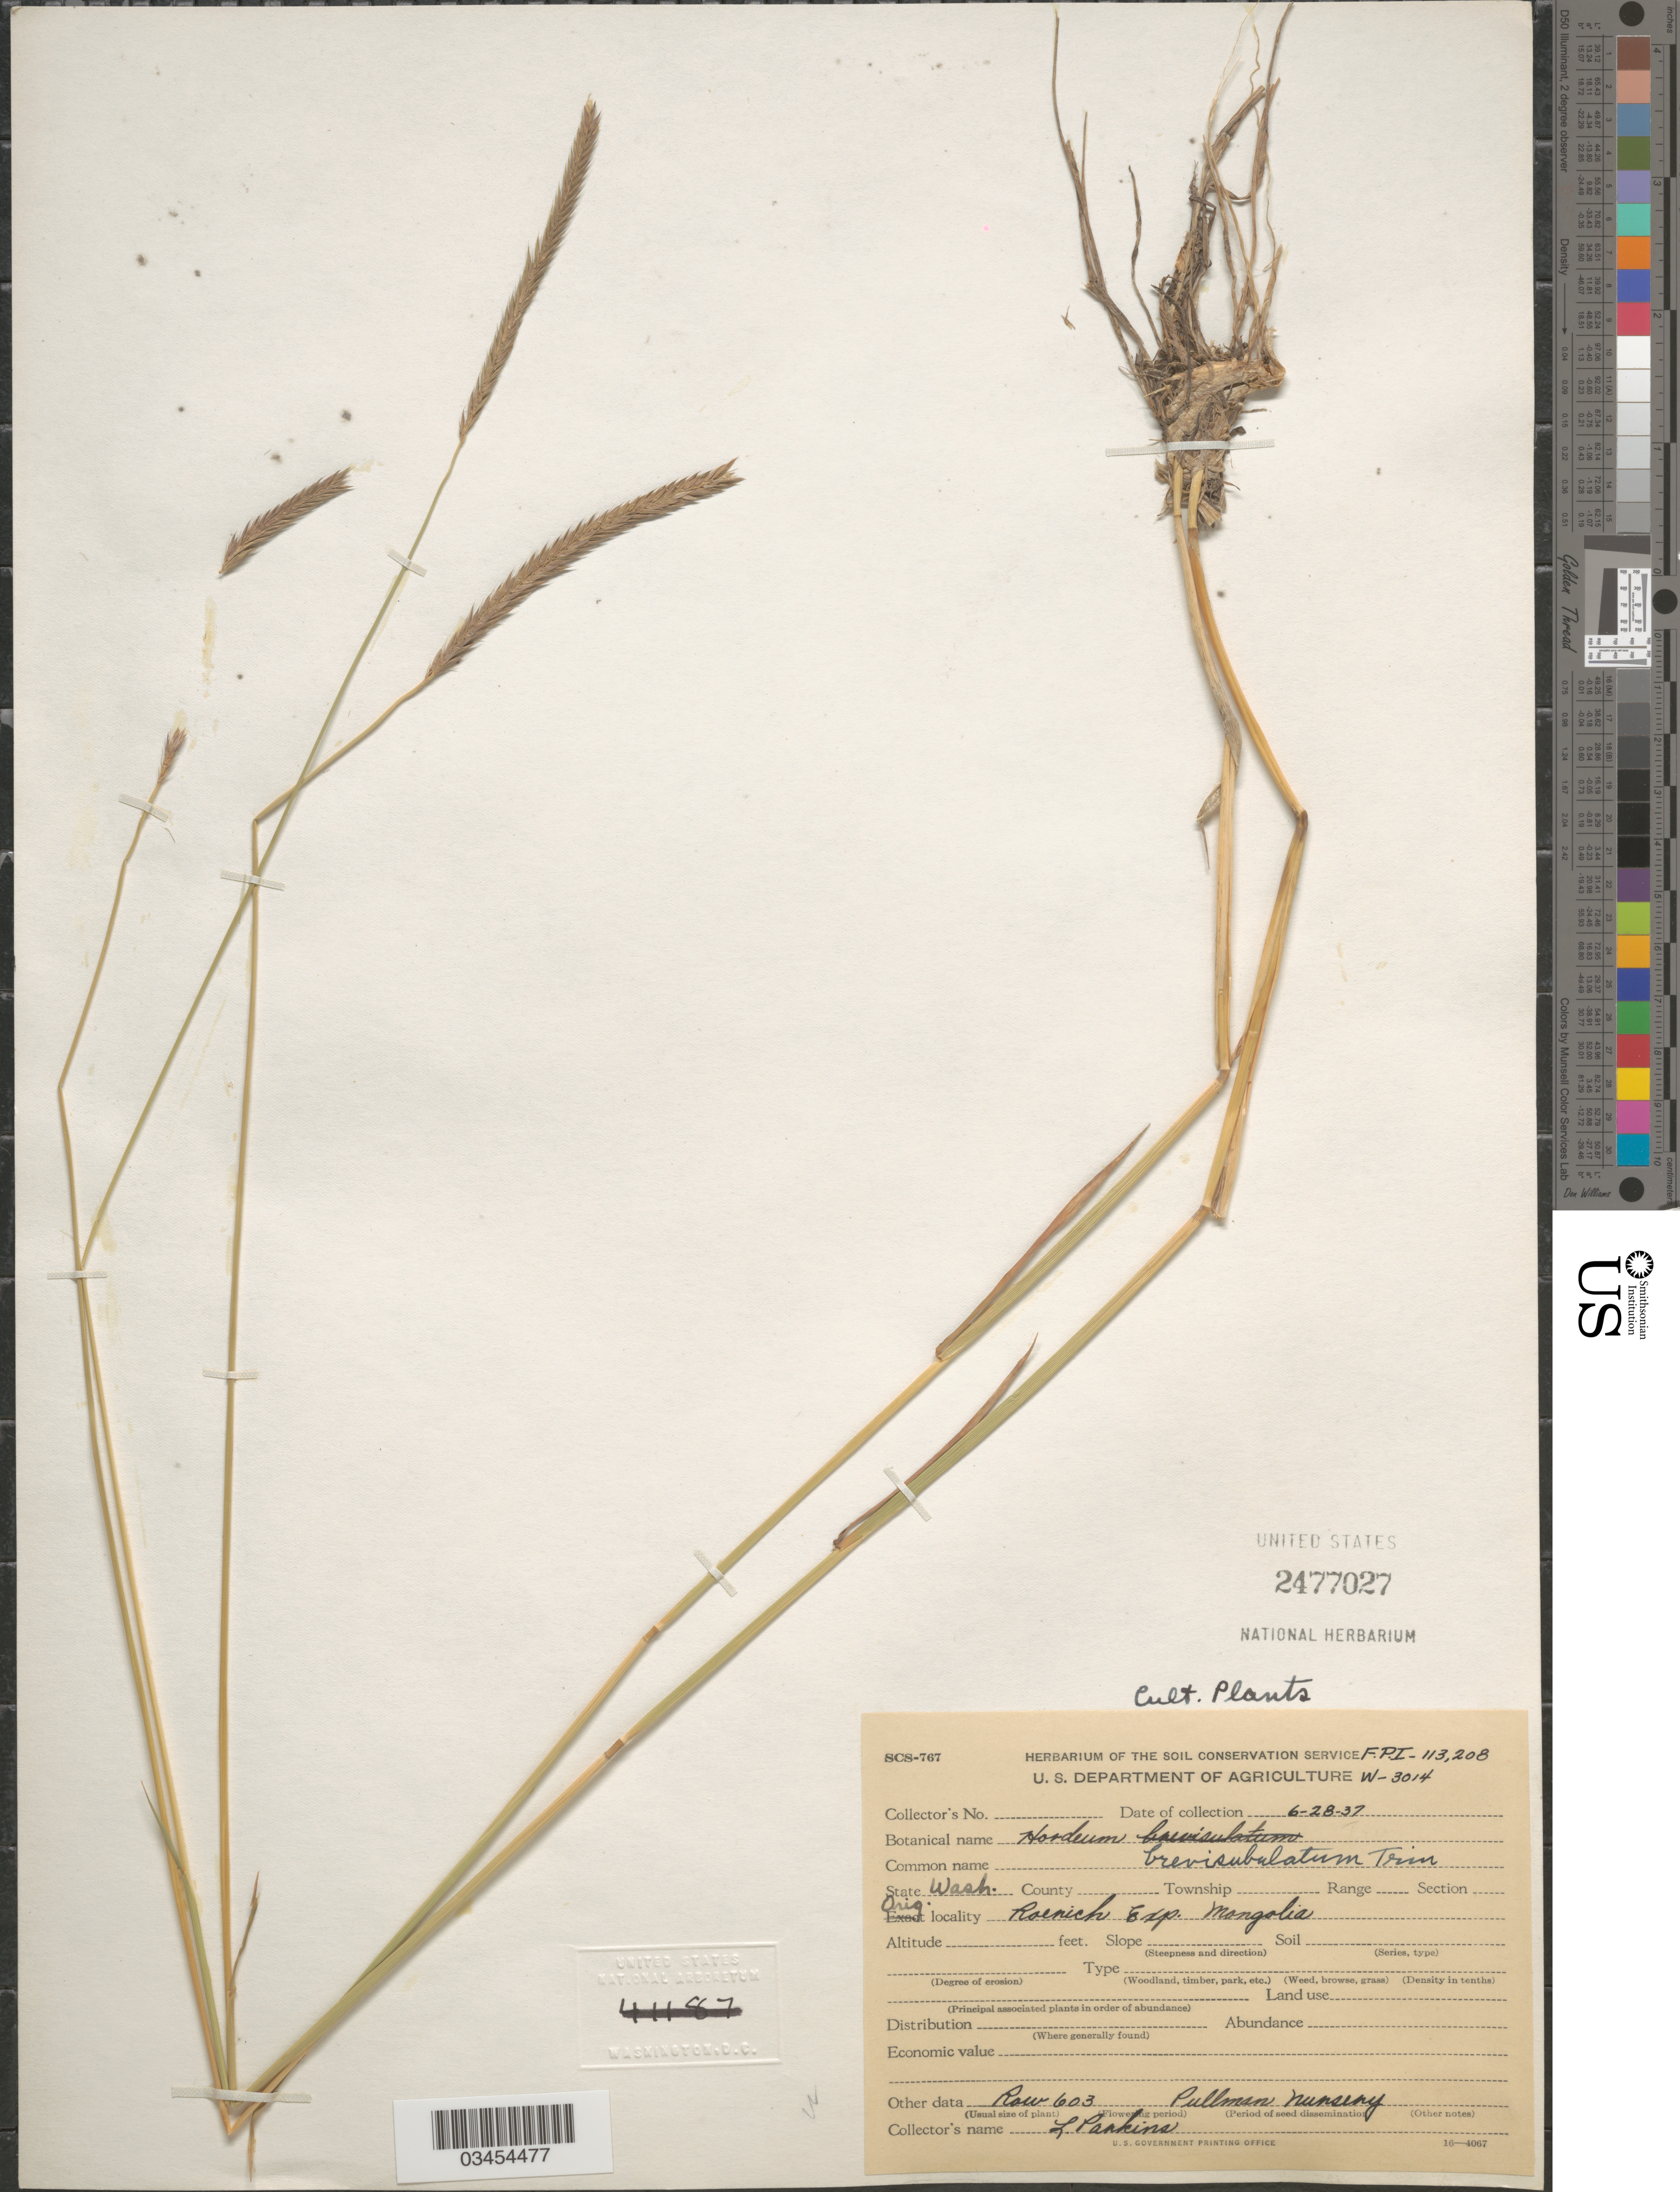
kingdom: Plantae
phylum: Tracheophyta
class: Liliopsida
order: Poales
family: Poaceae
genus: Hordeum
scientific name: Hordeum brevisubulatum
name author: (Trin.) Link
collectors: L. Parkins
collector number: FPI-113208/W-3014?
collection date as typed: Transcribed d/m/y: 28/6/37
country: United States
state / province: Washington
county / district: Whitman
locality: Raw 603. Pullman Nursery.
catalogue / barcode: US 2477027